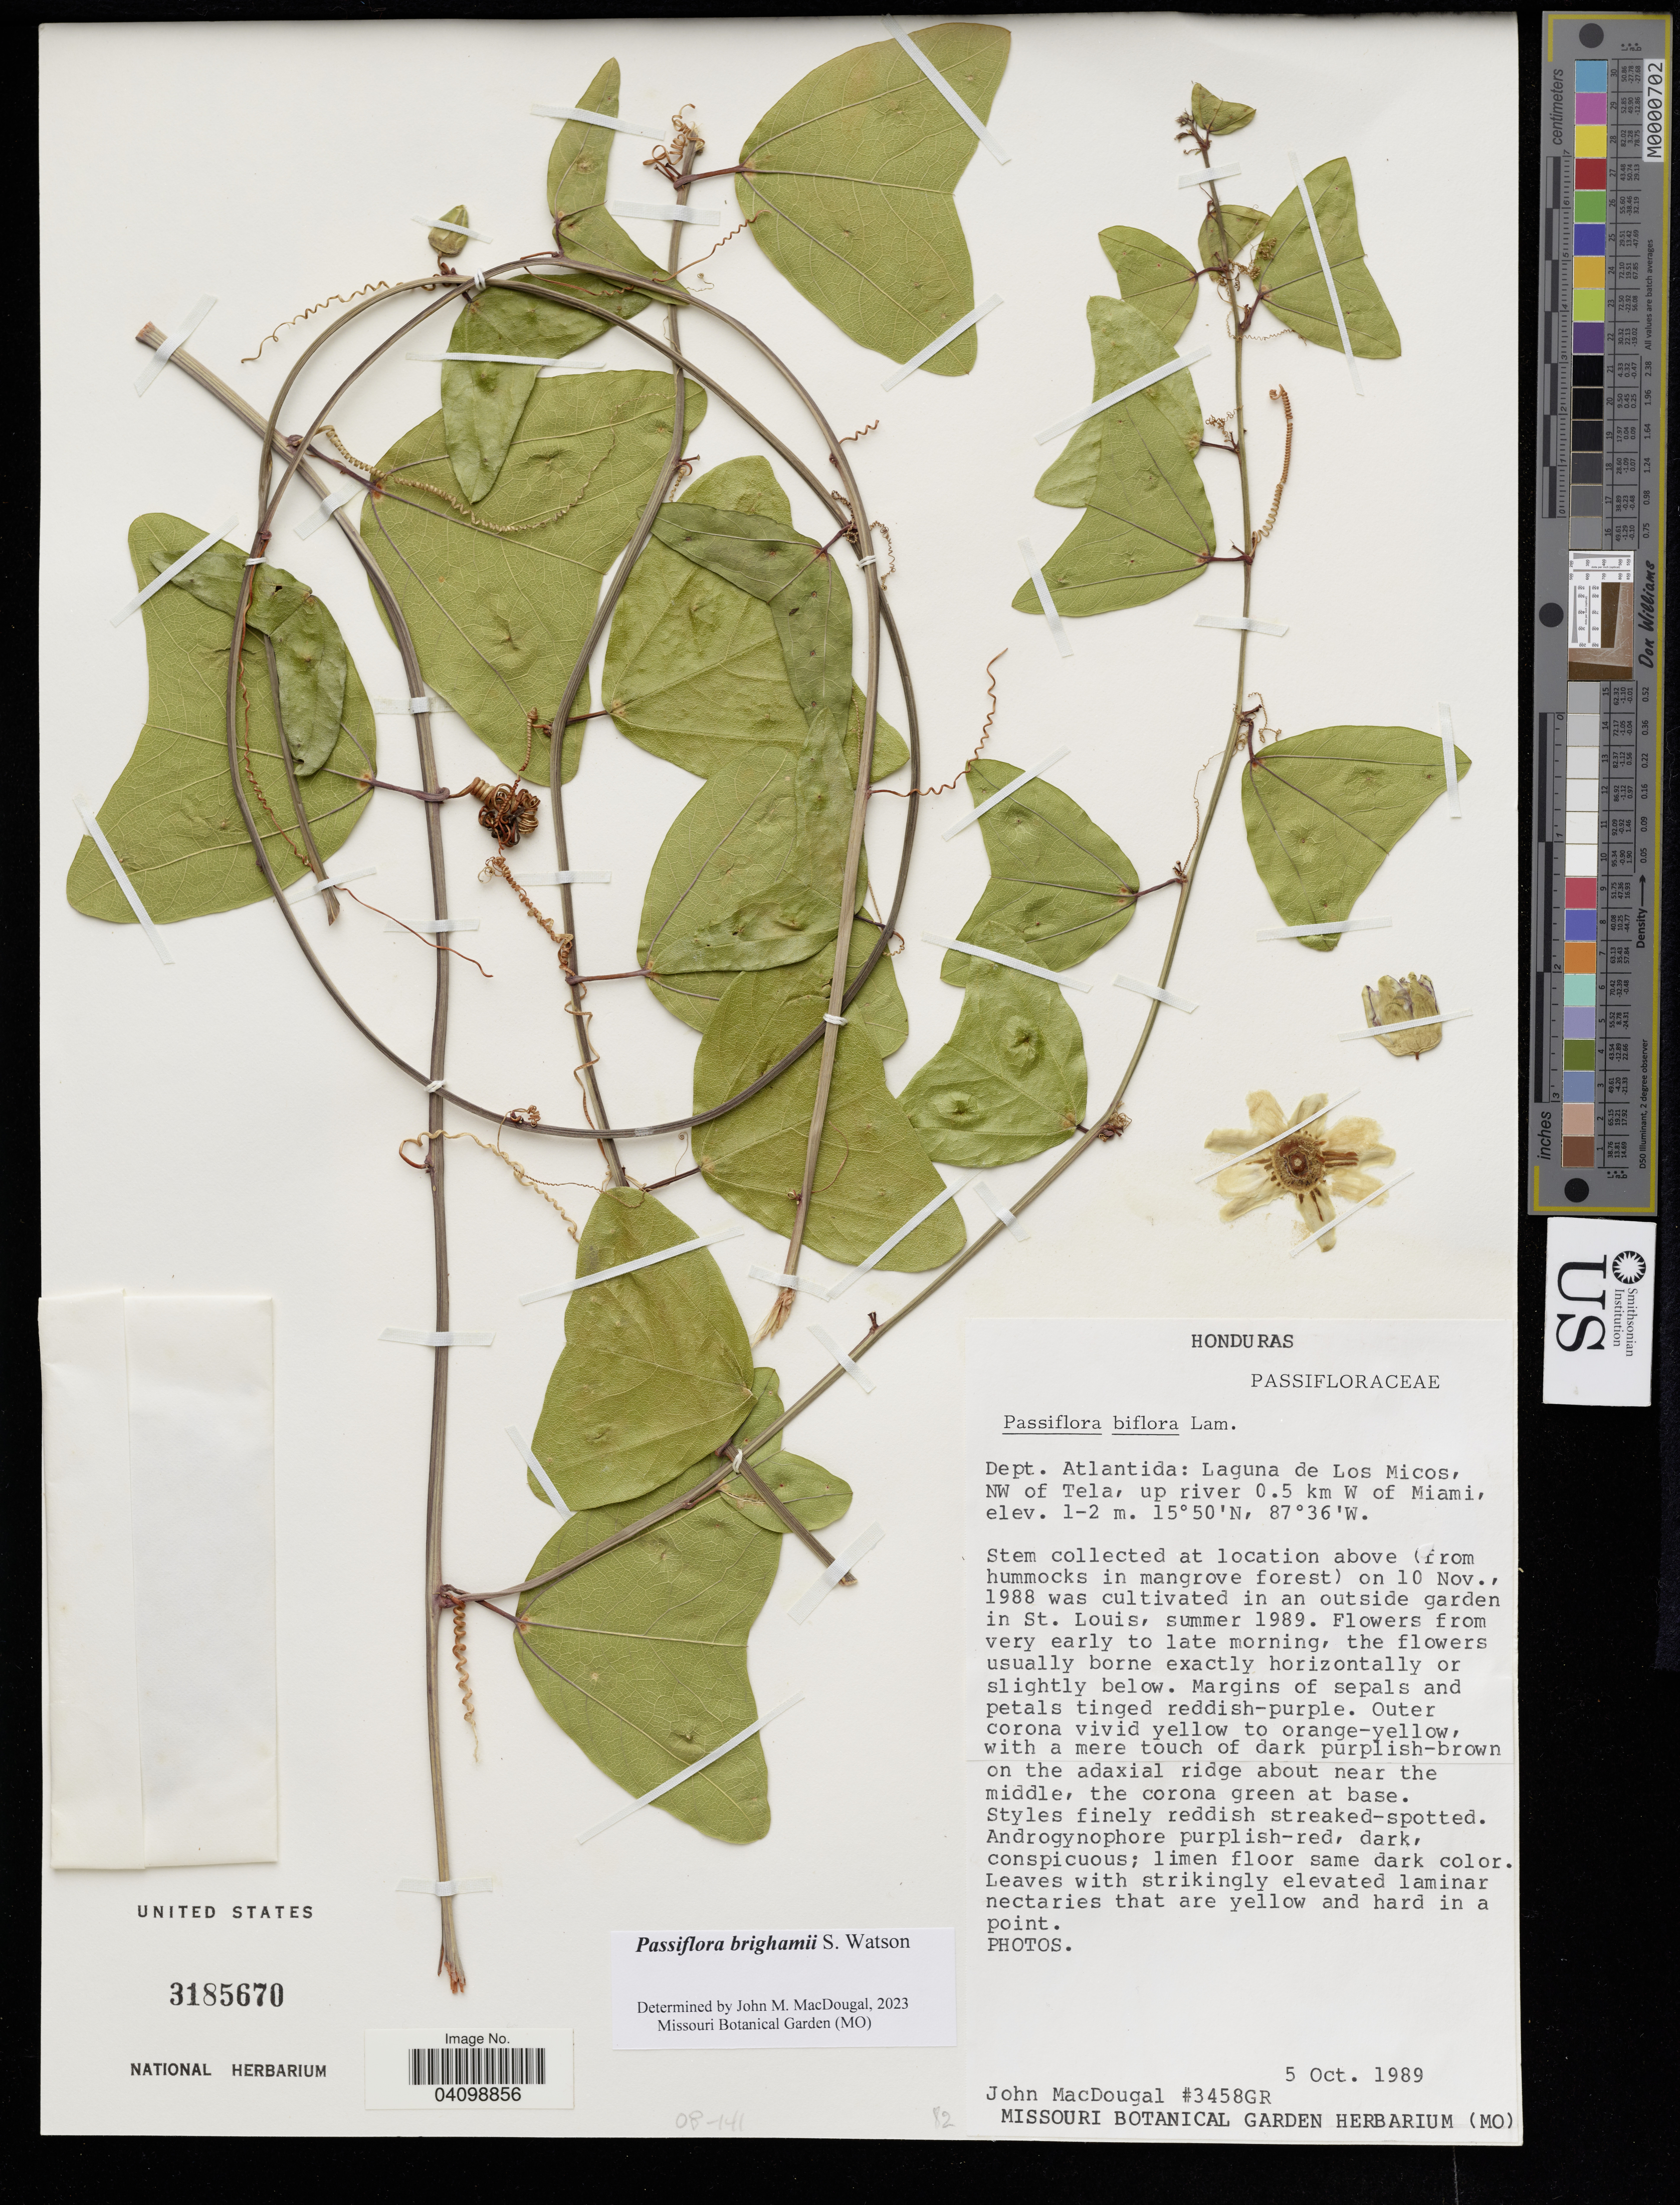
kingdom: Plantae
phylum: Tracheophyta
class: Magnoliopsida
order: Malpighiales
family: Passifloraceae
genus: Passiflora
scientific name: Passiflora brighamii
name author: S. Watson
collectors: J. M. MacDougal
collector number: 3458GR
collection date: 1989-10-05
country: Honduras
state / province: Atlantida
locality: Laguna de Los Micos, NW of Tela, up river 0.5 km W of Miami.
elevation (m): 1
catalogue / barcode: US 3185670